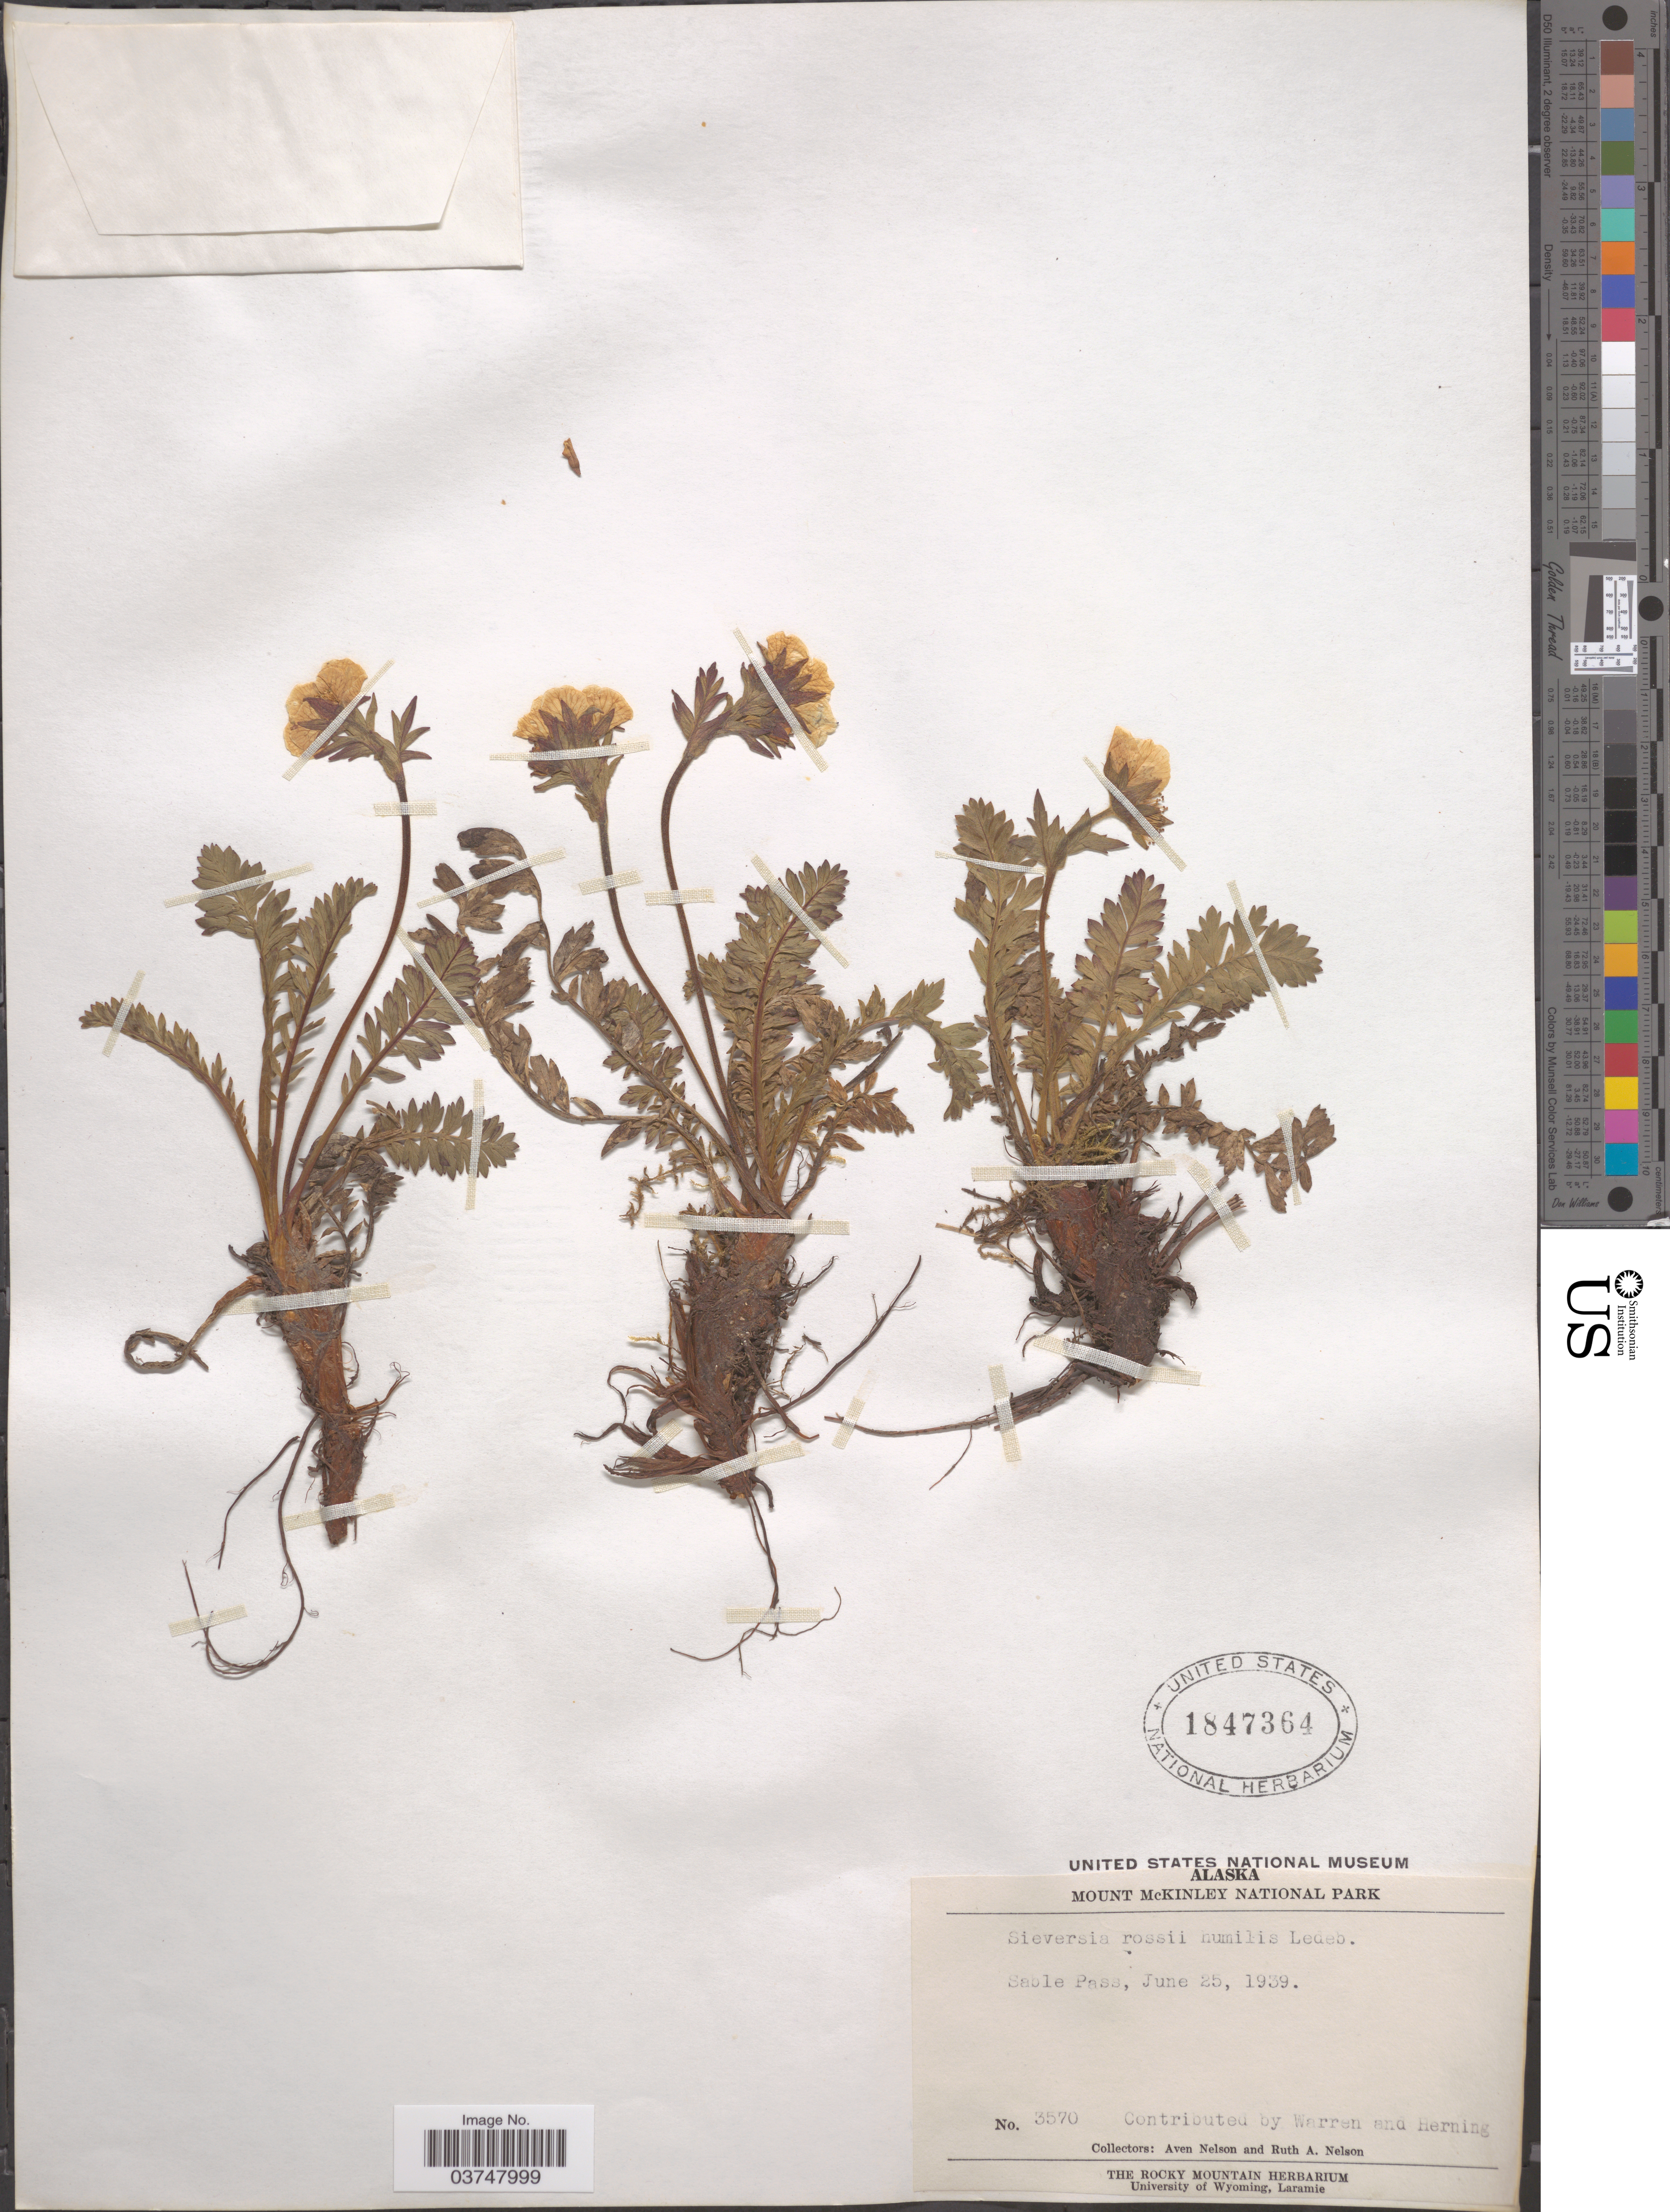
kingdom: Plantae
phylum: Tracheophyta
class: Magnoliopsida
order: Rosales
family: Rosaceae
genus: Geum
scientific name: Geum rossii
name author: (R. Br.) Ser.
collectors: A. Nelson & R. A. Nelson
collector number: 3570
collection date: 1939-06-25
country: United States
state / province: Alaska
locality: Mount McKinley National Park. Sable Pass.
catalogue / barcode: US 1847364